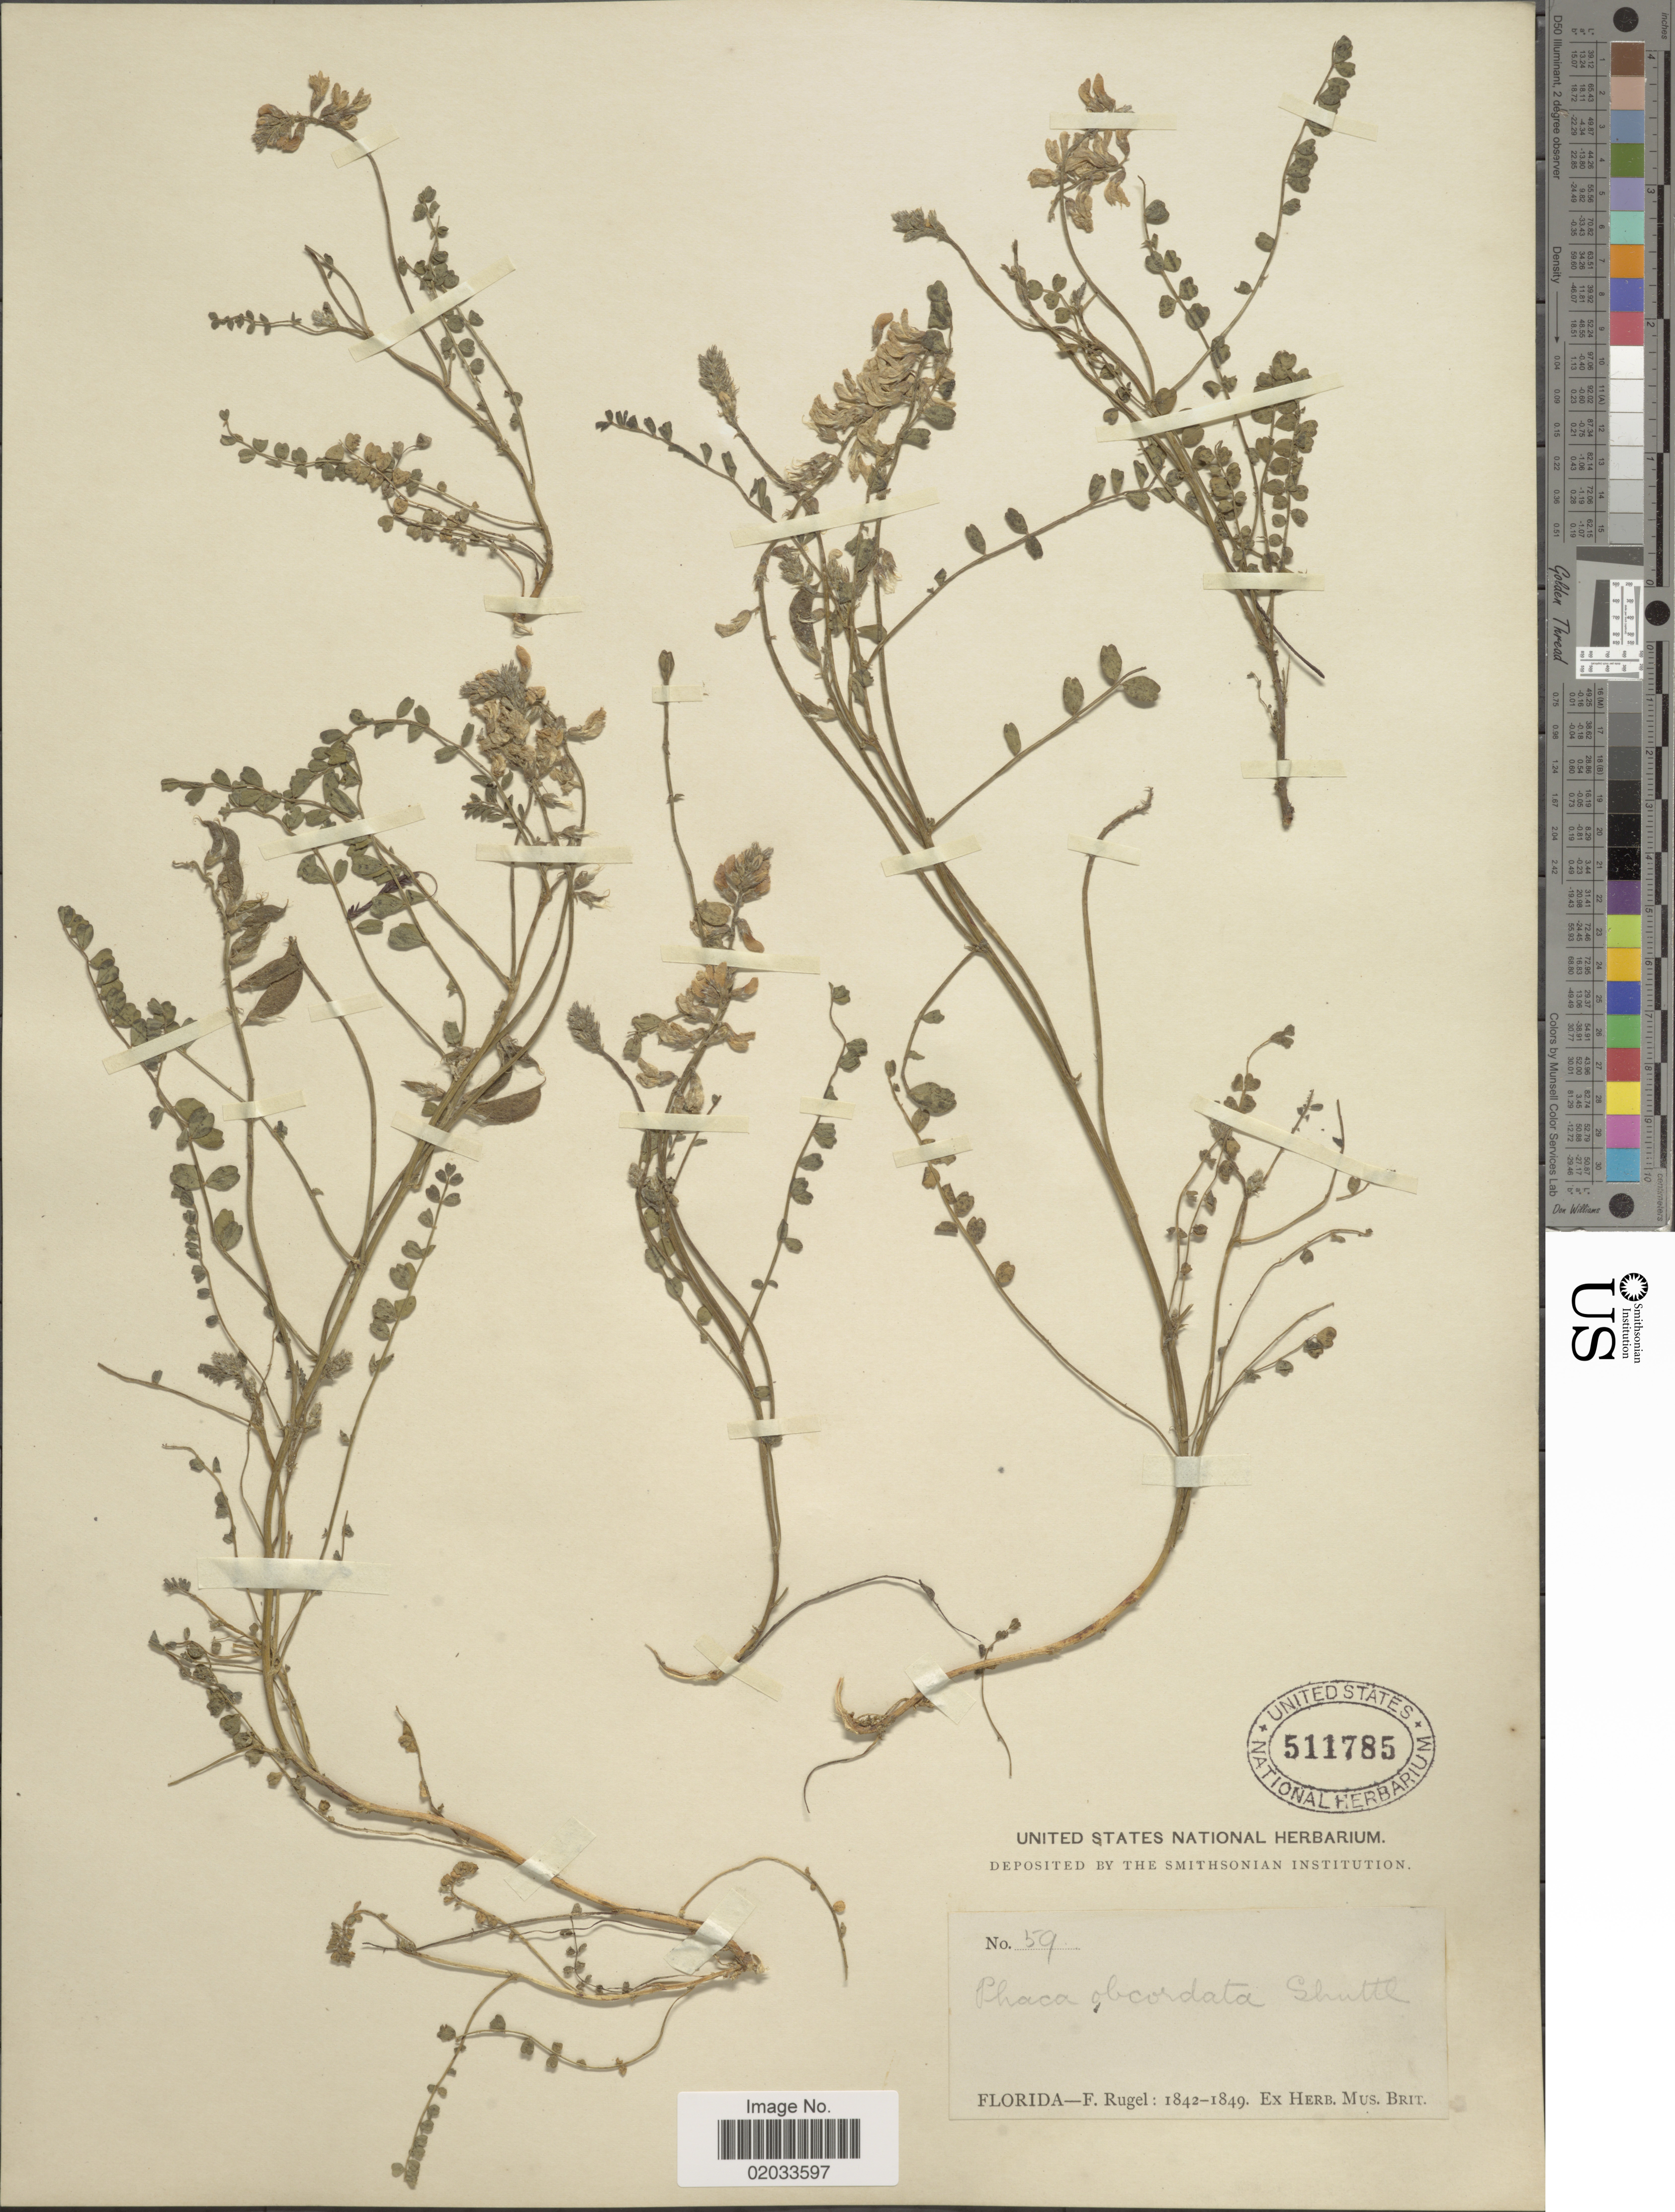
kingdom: Plantae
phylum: Tracheophyta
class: Magnoliopsida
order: Fabales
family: Fabaceae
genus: Astragalus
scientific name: Astragalus obcordatus Boiss., nom. illeg.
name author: Boiss.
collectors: F. Rugel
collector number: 59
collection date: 1842/1849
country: United States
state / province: Florida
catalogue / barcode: US 511785